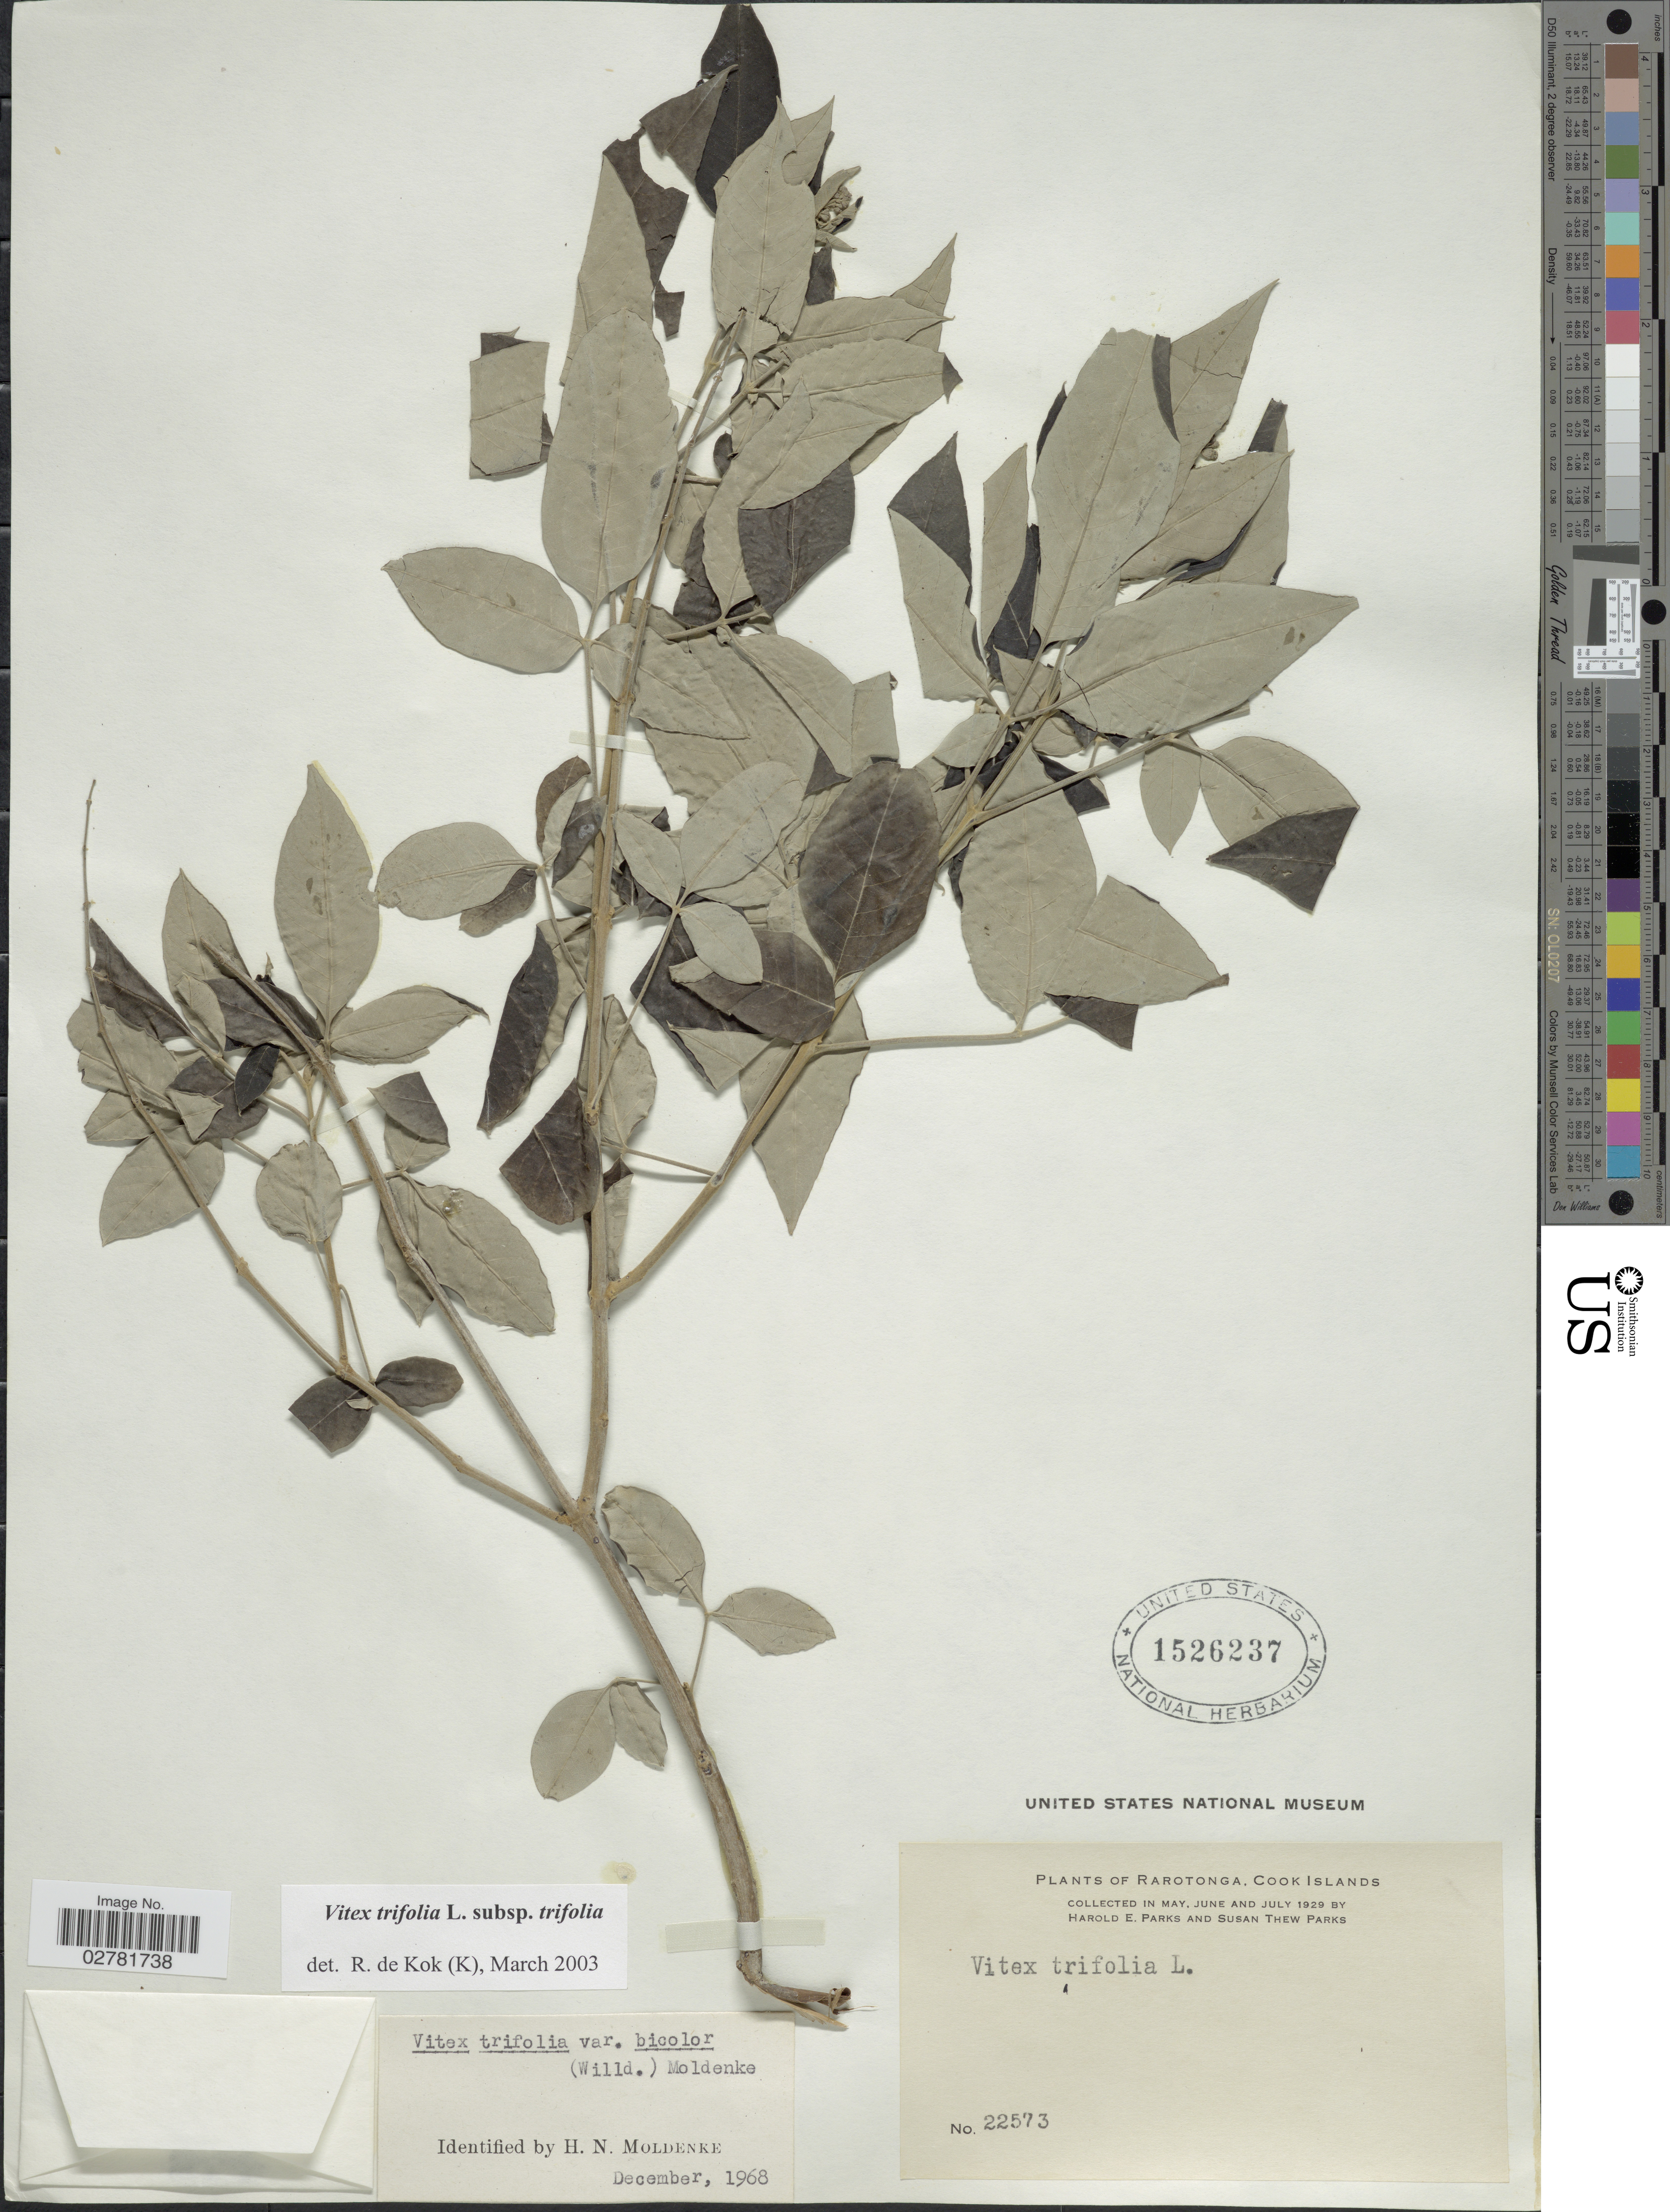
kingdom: Plantae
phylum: Tracheophyta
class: Magnoliopsida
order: Lamiales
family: Lamiaceae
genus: Vitex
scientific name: Vitex trifolia var. trifolia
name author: L.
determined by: Kok, R. de, (K)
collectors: H. E. Parks & S. Parks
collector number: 22573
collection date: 1929-05/1929-07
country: Cook Islands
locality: Rarotonga.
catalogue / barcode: US 1526237